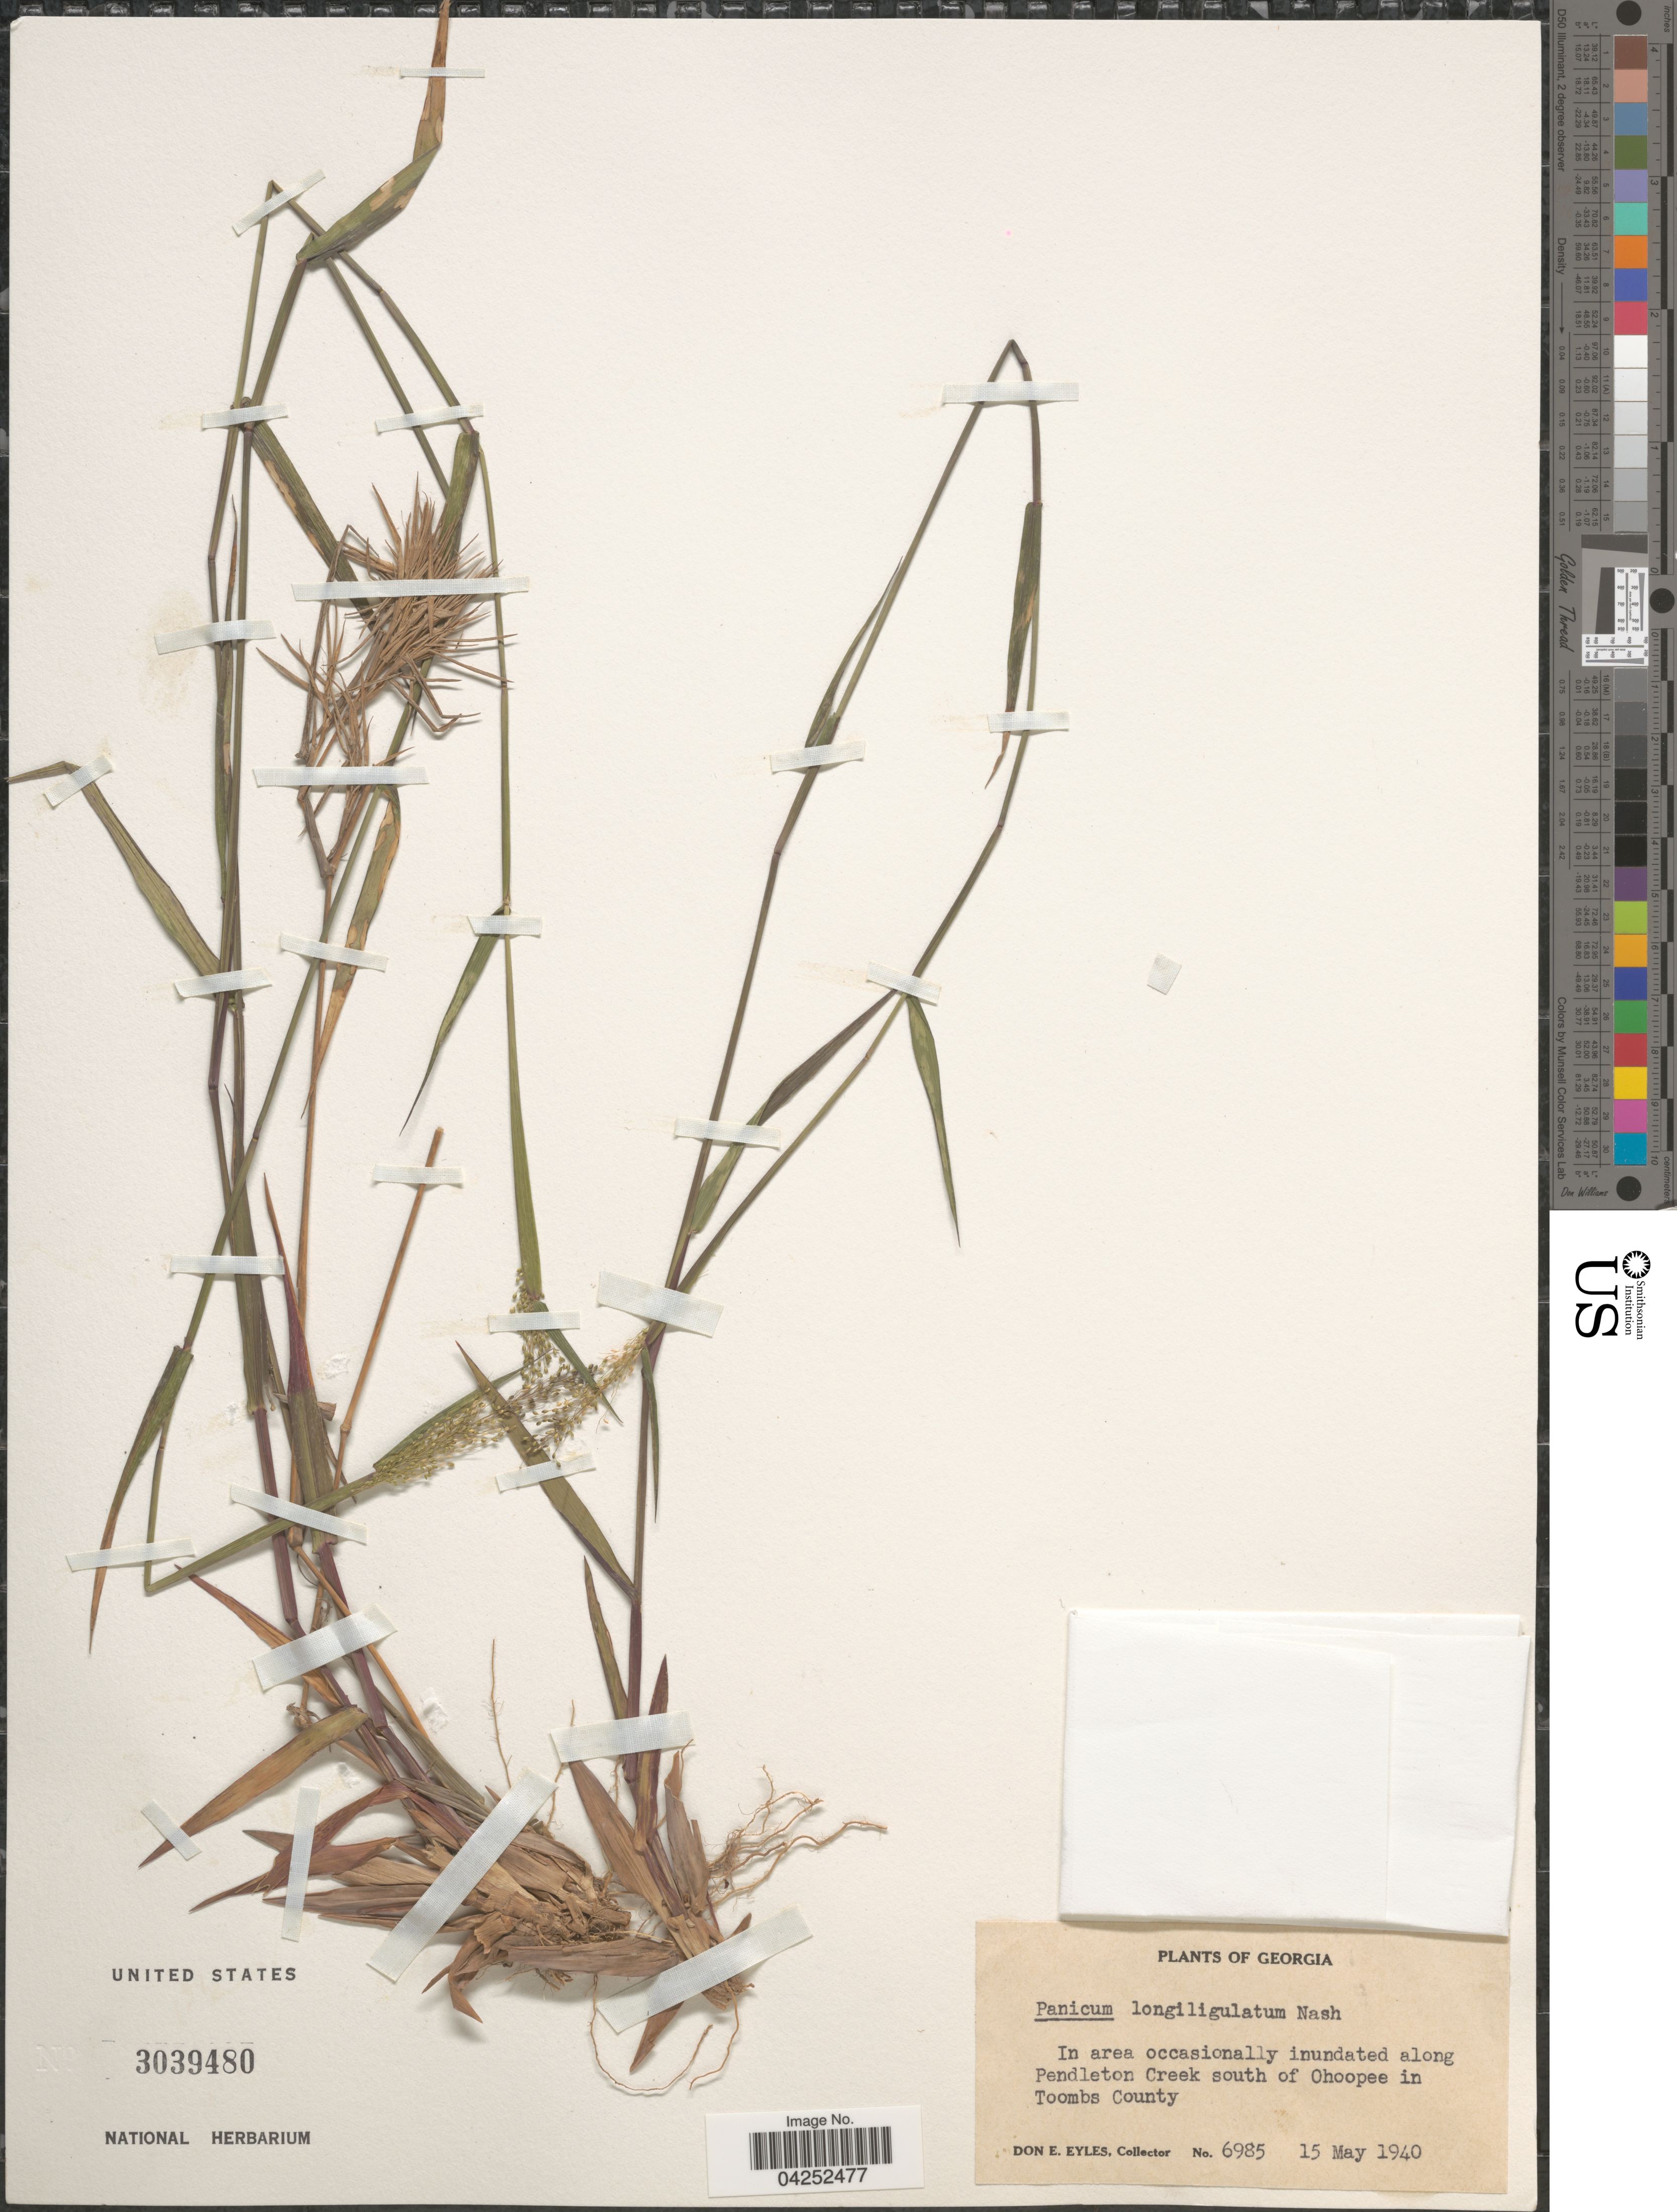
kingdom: Plantae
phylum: Tracheophyta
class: Liliopsida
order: Poales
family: Poaceae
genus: Dichanthelium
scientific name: Dichanthelium bicknellii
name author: (Nash) LeBlond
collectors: D. Eyles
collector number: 6985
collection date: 1940-05-15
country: United States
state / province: Georgia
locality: In area occasionally inundated along Pendleton Creek south of Ohoopee in Toombs County.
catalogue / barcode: US 3039480